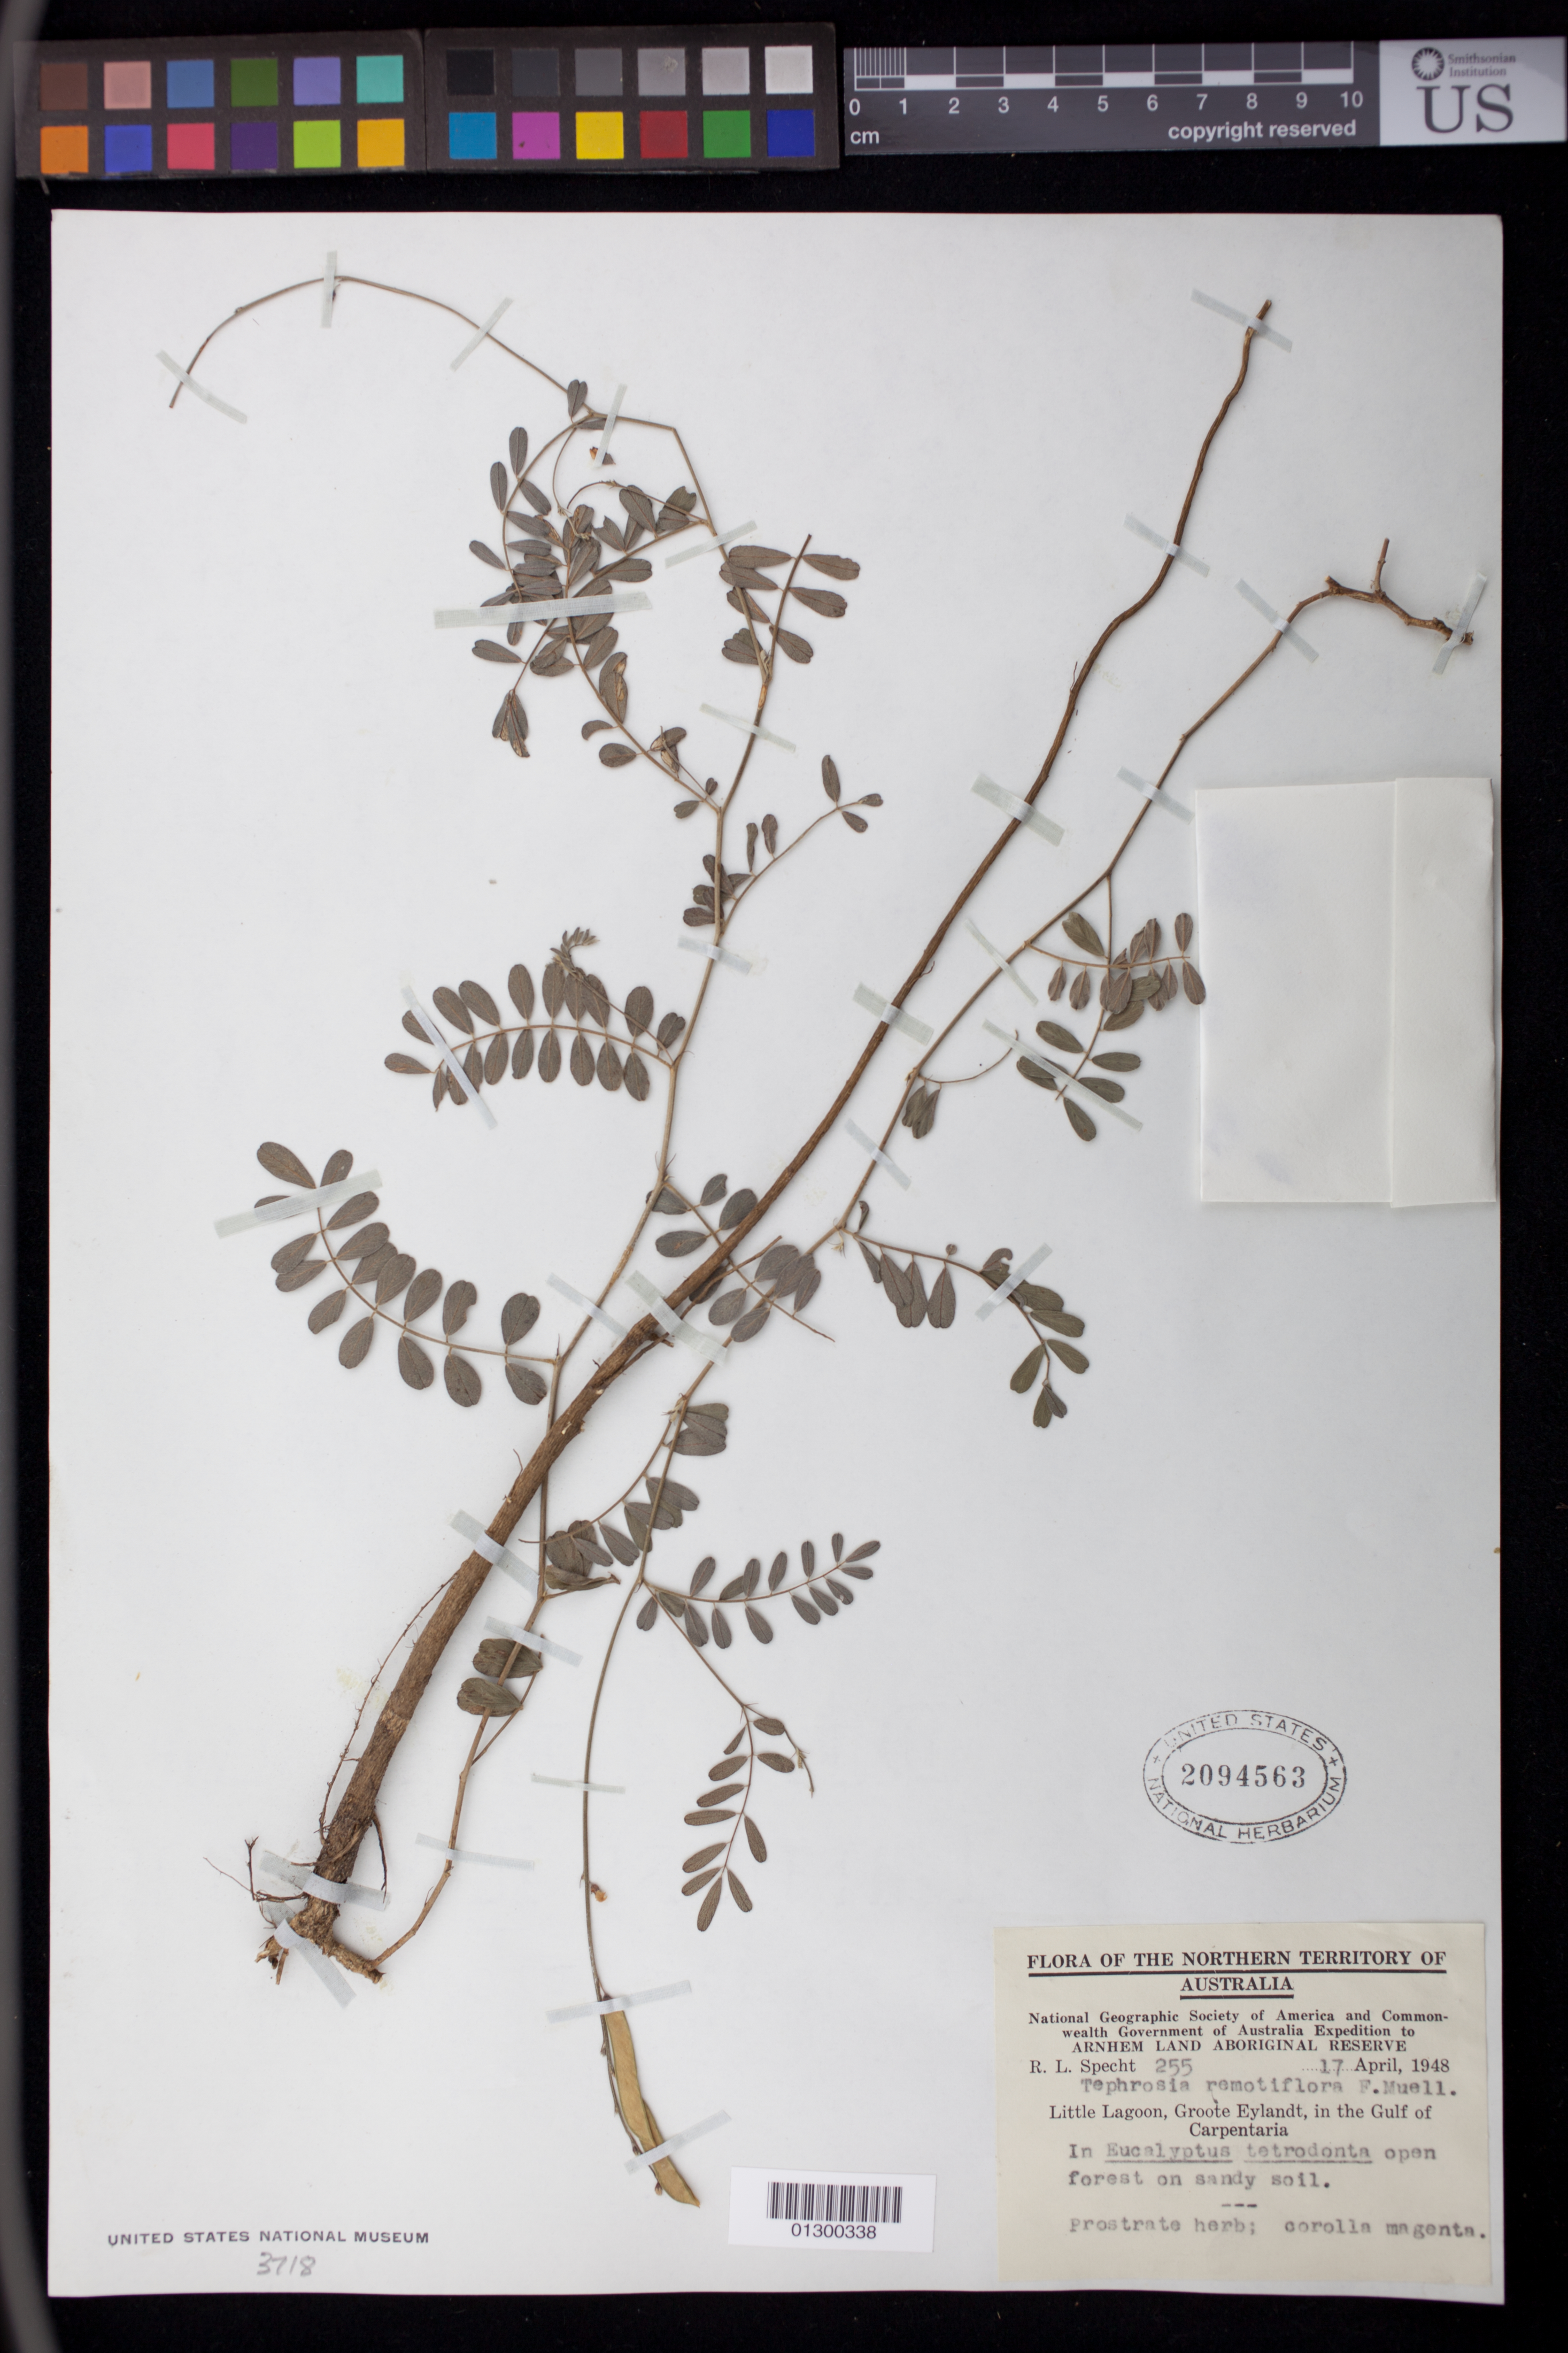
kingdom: Plantae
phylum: Tracheophyta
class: Magnoliopsida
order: Fabales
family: Fabaceae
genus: Tephrosia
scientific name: Tephrosia remotiflora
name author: Benth.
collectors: R. L. Specht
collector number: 255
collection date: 1948-04-17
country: Australia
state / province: Northern Territory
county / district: East Arnhem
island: Groote Eylandt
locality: Little Lagoon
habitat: In Eucalyptus tetrodonta open forest on sandy soil.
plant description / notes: Prostrate herb; corolla magenta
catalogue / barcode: US 2094563